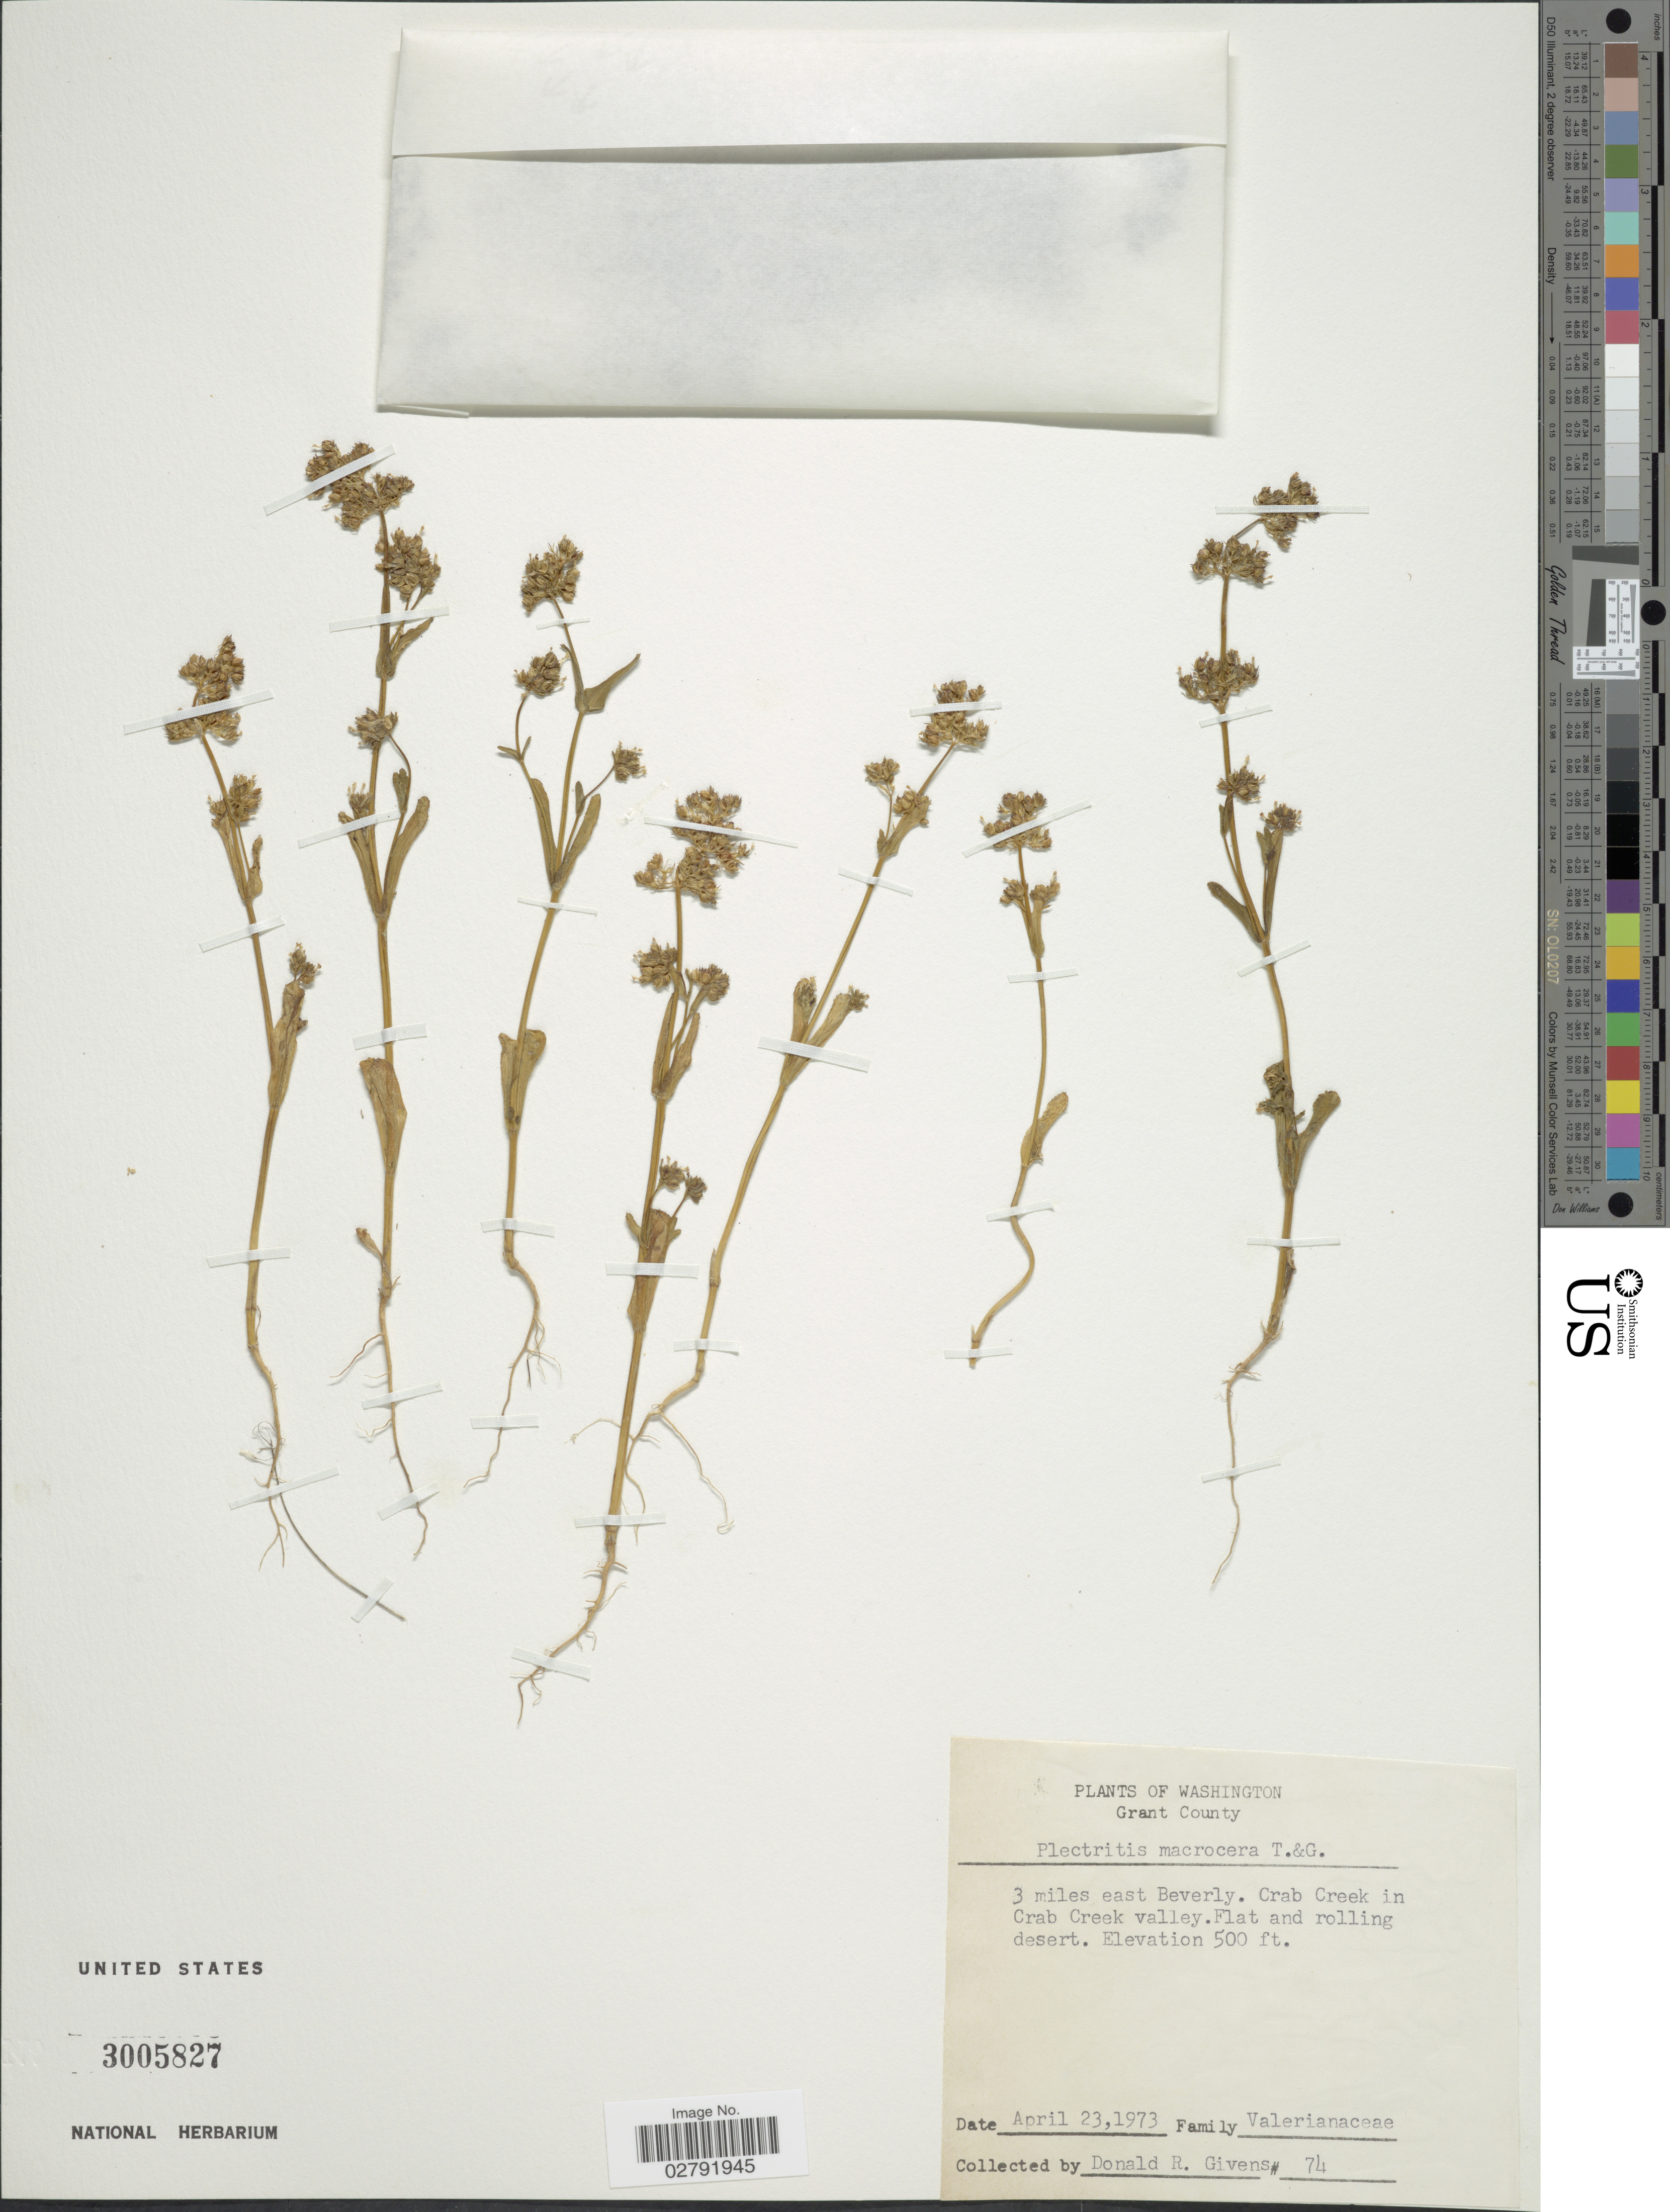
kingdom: Plantae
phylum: Tracheophyta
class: Magnoliopsida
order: Dipsacales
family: Caprifoliaceae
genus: Plectritis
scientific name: Plectritis macrocera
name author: Torr. & A. Gray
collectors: D. Givens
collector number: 74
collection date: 1973-04-23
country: United States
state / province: Washington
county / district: Grant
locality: Grant County. 3 miles east Beverly. Crab Creek in Crab Creek valley.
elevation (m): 152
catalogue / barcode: US 3005827